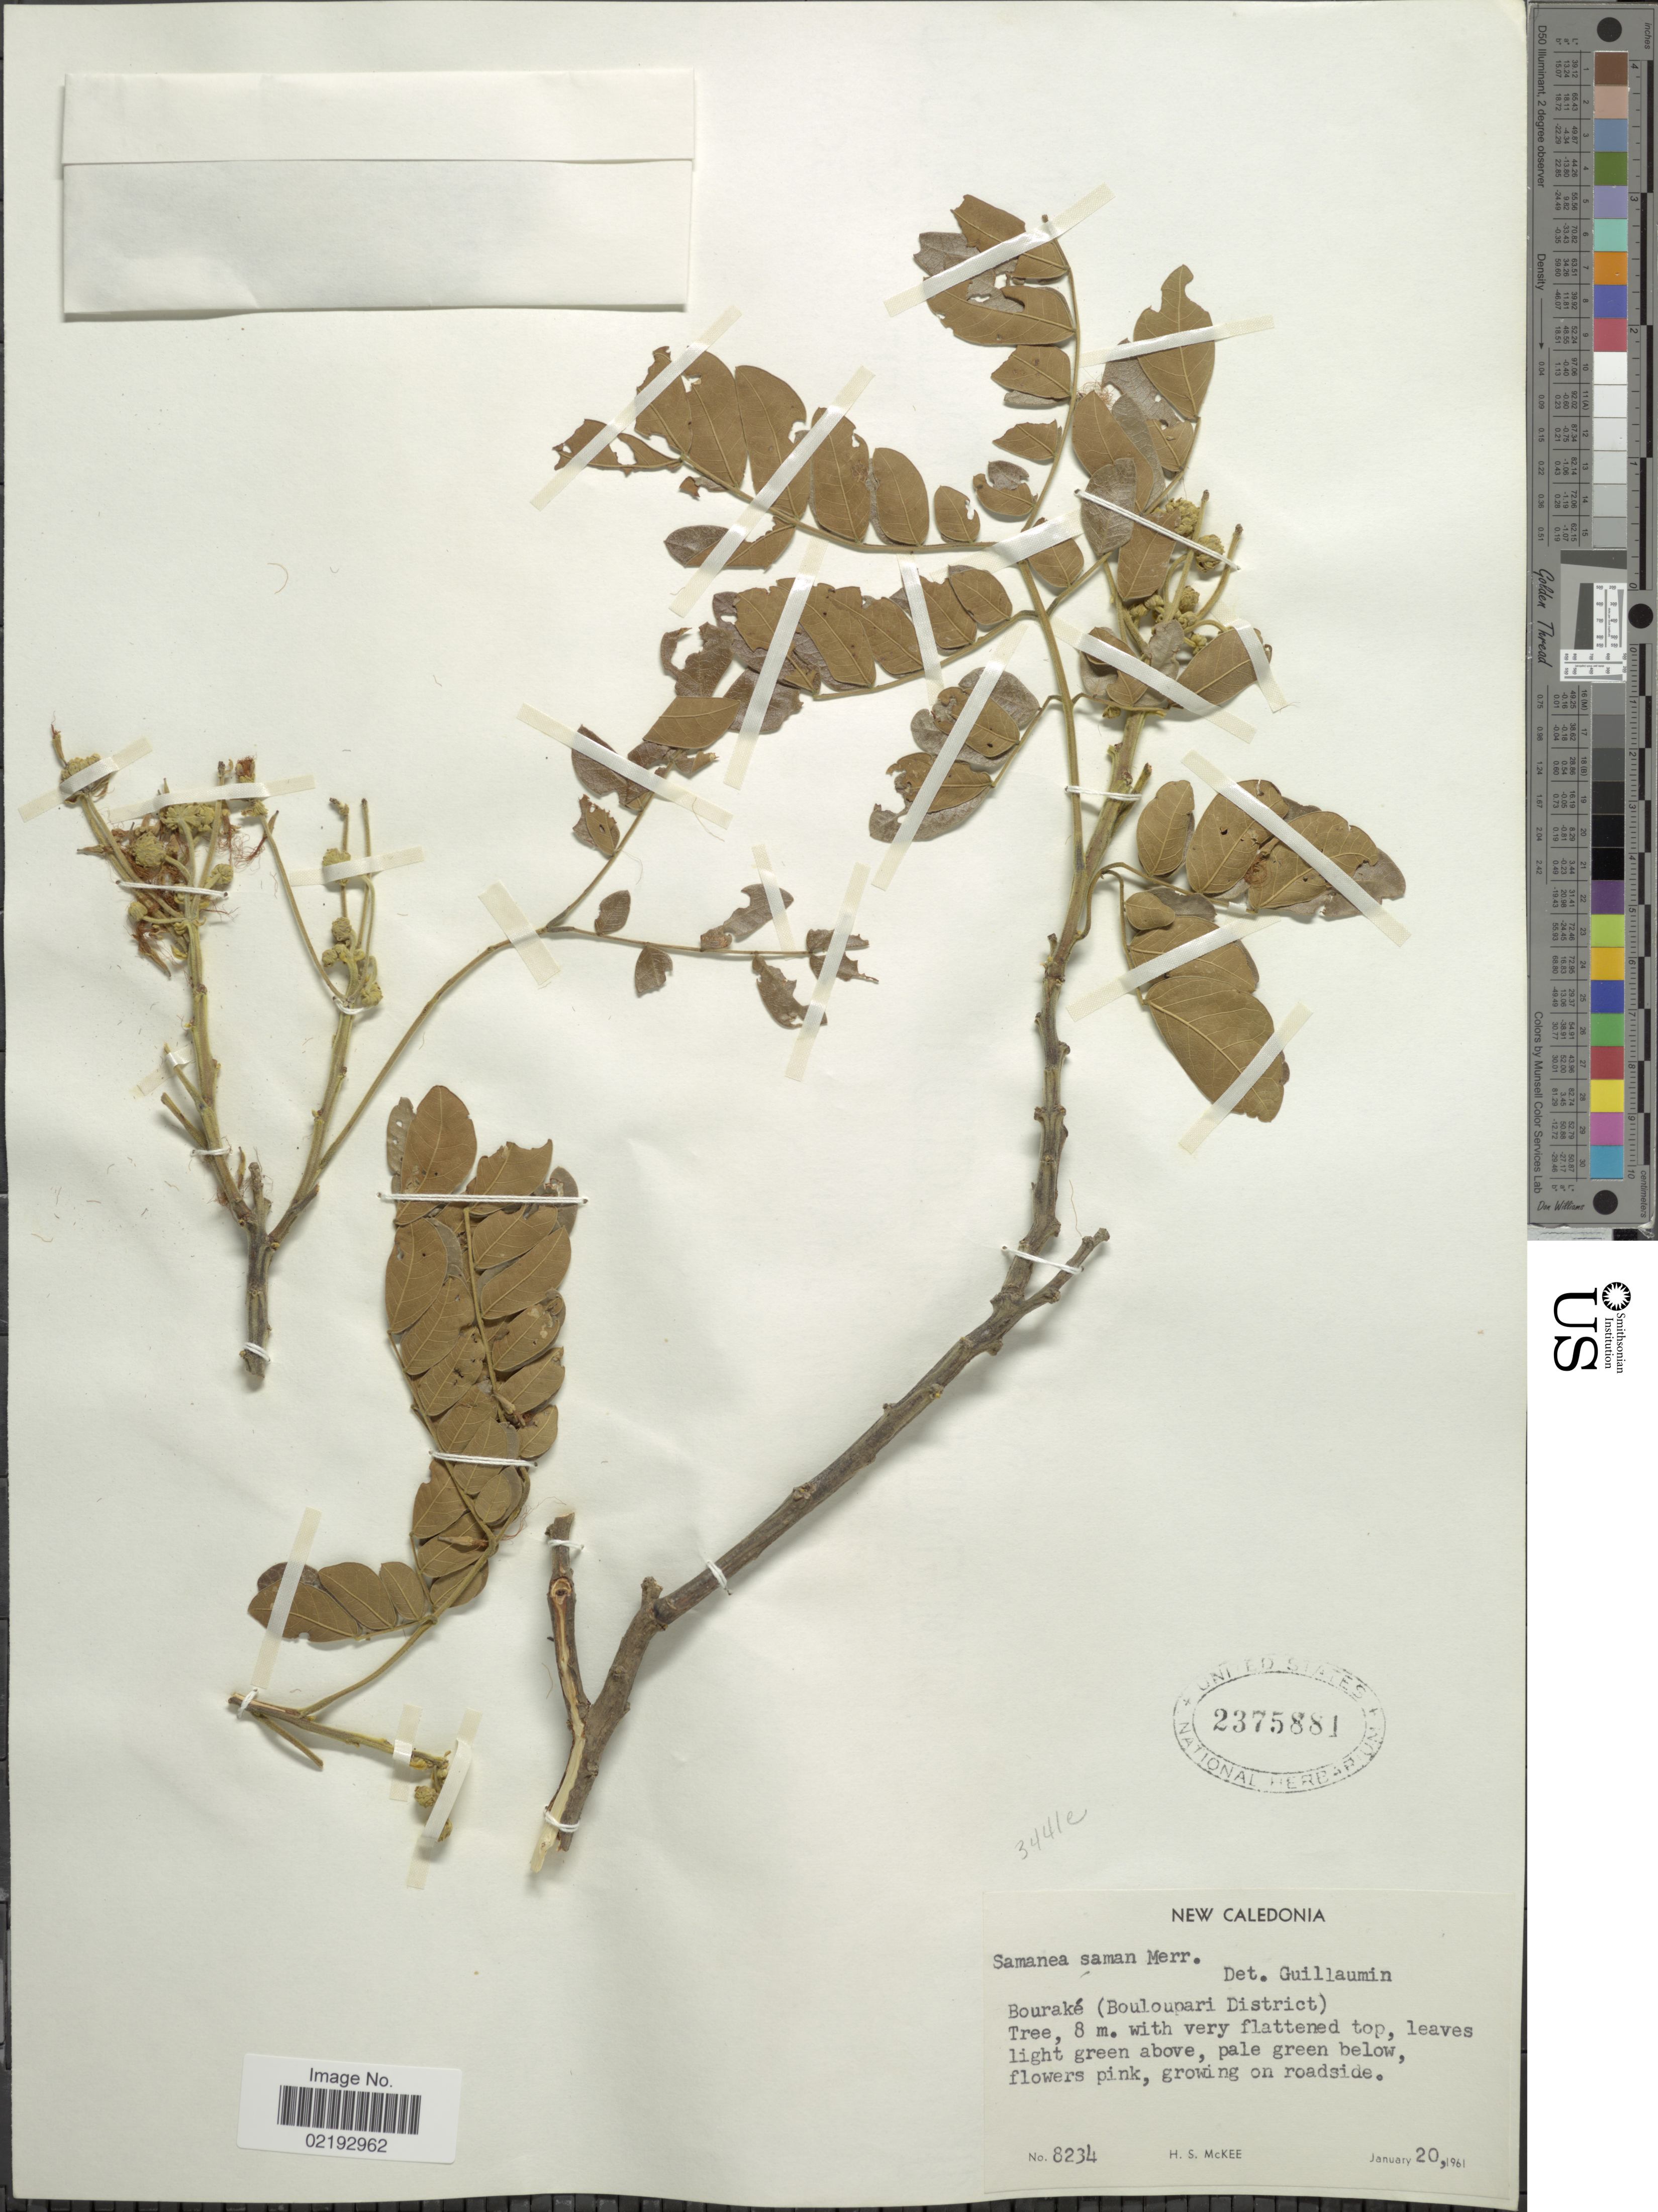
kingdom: Plantae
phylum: Tracheophyta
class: Magnoliopsida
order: Fabales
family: Fabaceae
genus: Samanea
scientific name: Samanea saman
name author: (Jacq.) Merr.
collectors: H. S. McKee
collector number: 8234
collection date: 1961-01-20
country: New Caledonia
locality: Bourake (Bouloupari District)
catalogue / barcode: US 2375881